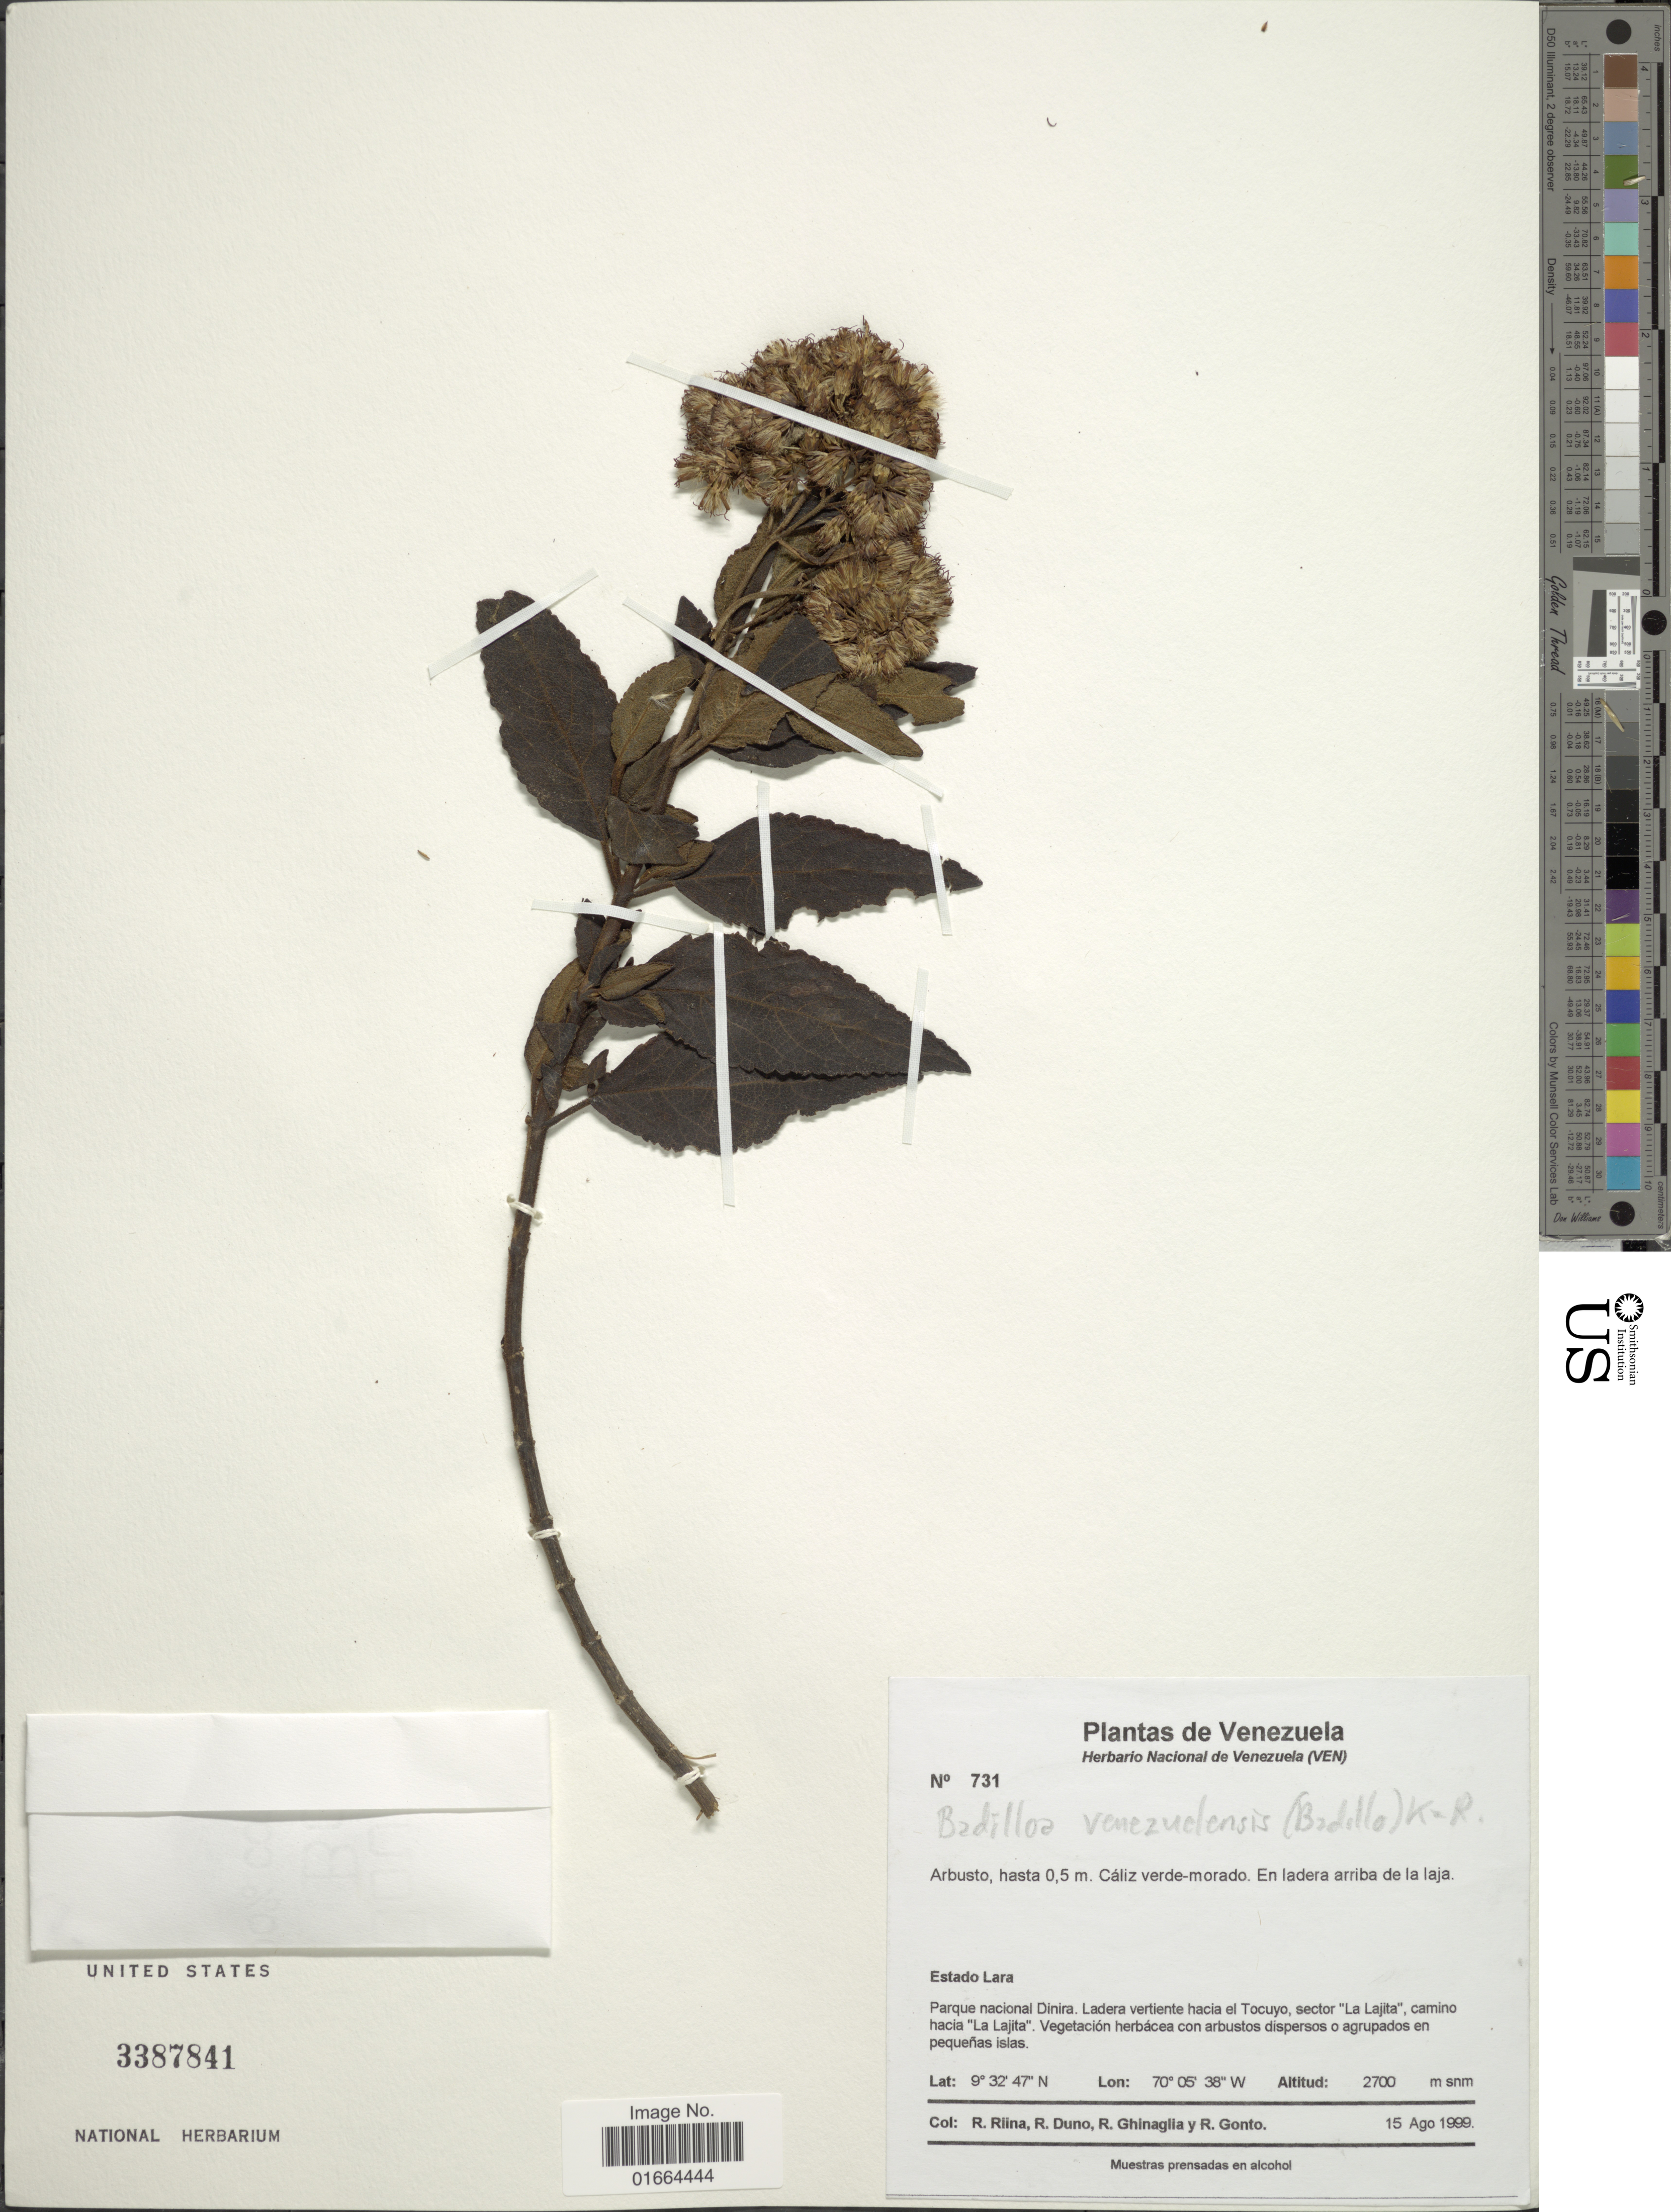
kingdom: Plantae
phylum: Tracheophyta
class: Magnoliopsida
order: Asterales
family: Asteraceae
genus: Badilloa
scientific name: Badilloa venezuelensis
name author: (V.M. Badillo) R.M. King & H. Rob.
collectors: R. Riina, R. Duno de Stefano, R. Ghinaglia & R. Gonto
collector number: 731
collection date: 1999-08-15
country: Venezuela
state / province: Lara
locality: Estado Lara, Parque nacional Dinira, Ladera vertiente hacia el Tocuyo, sector "La Lajita" , camino hacia "La Lajita"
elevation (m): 2700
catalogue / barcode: US 3387841